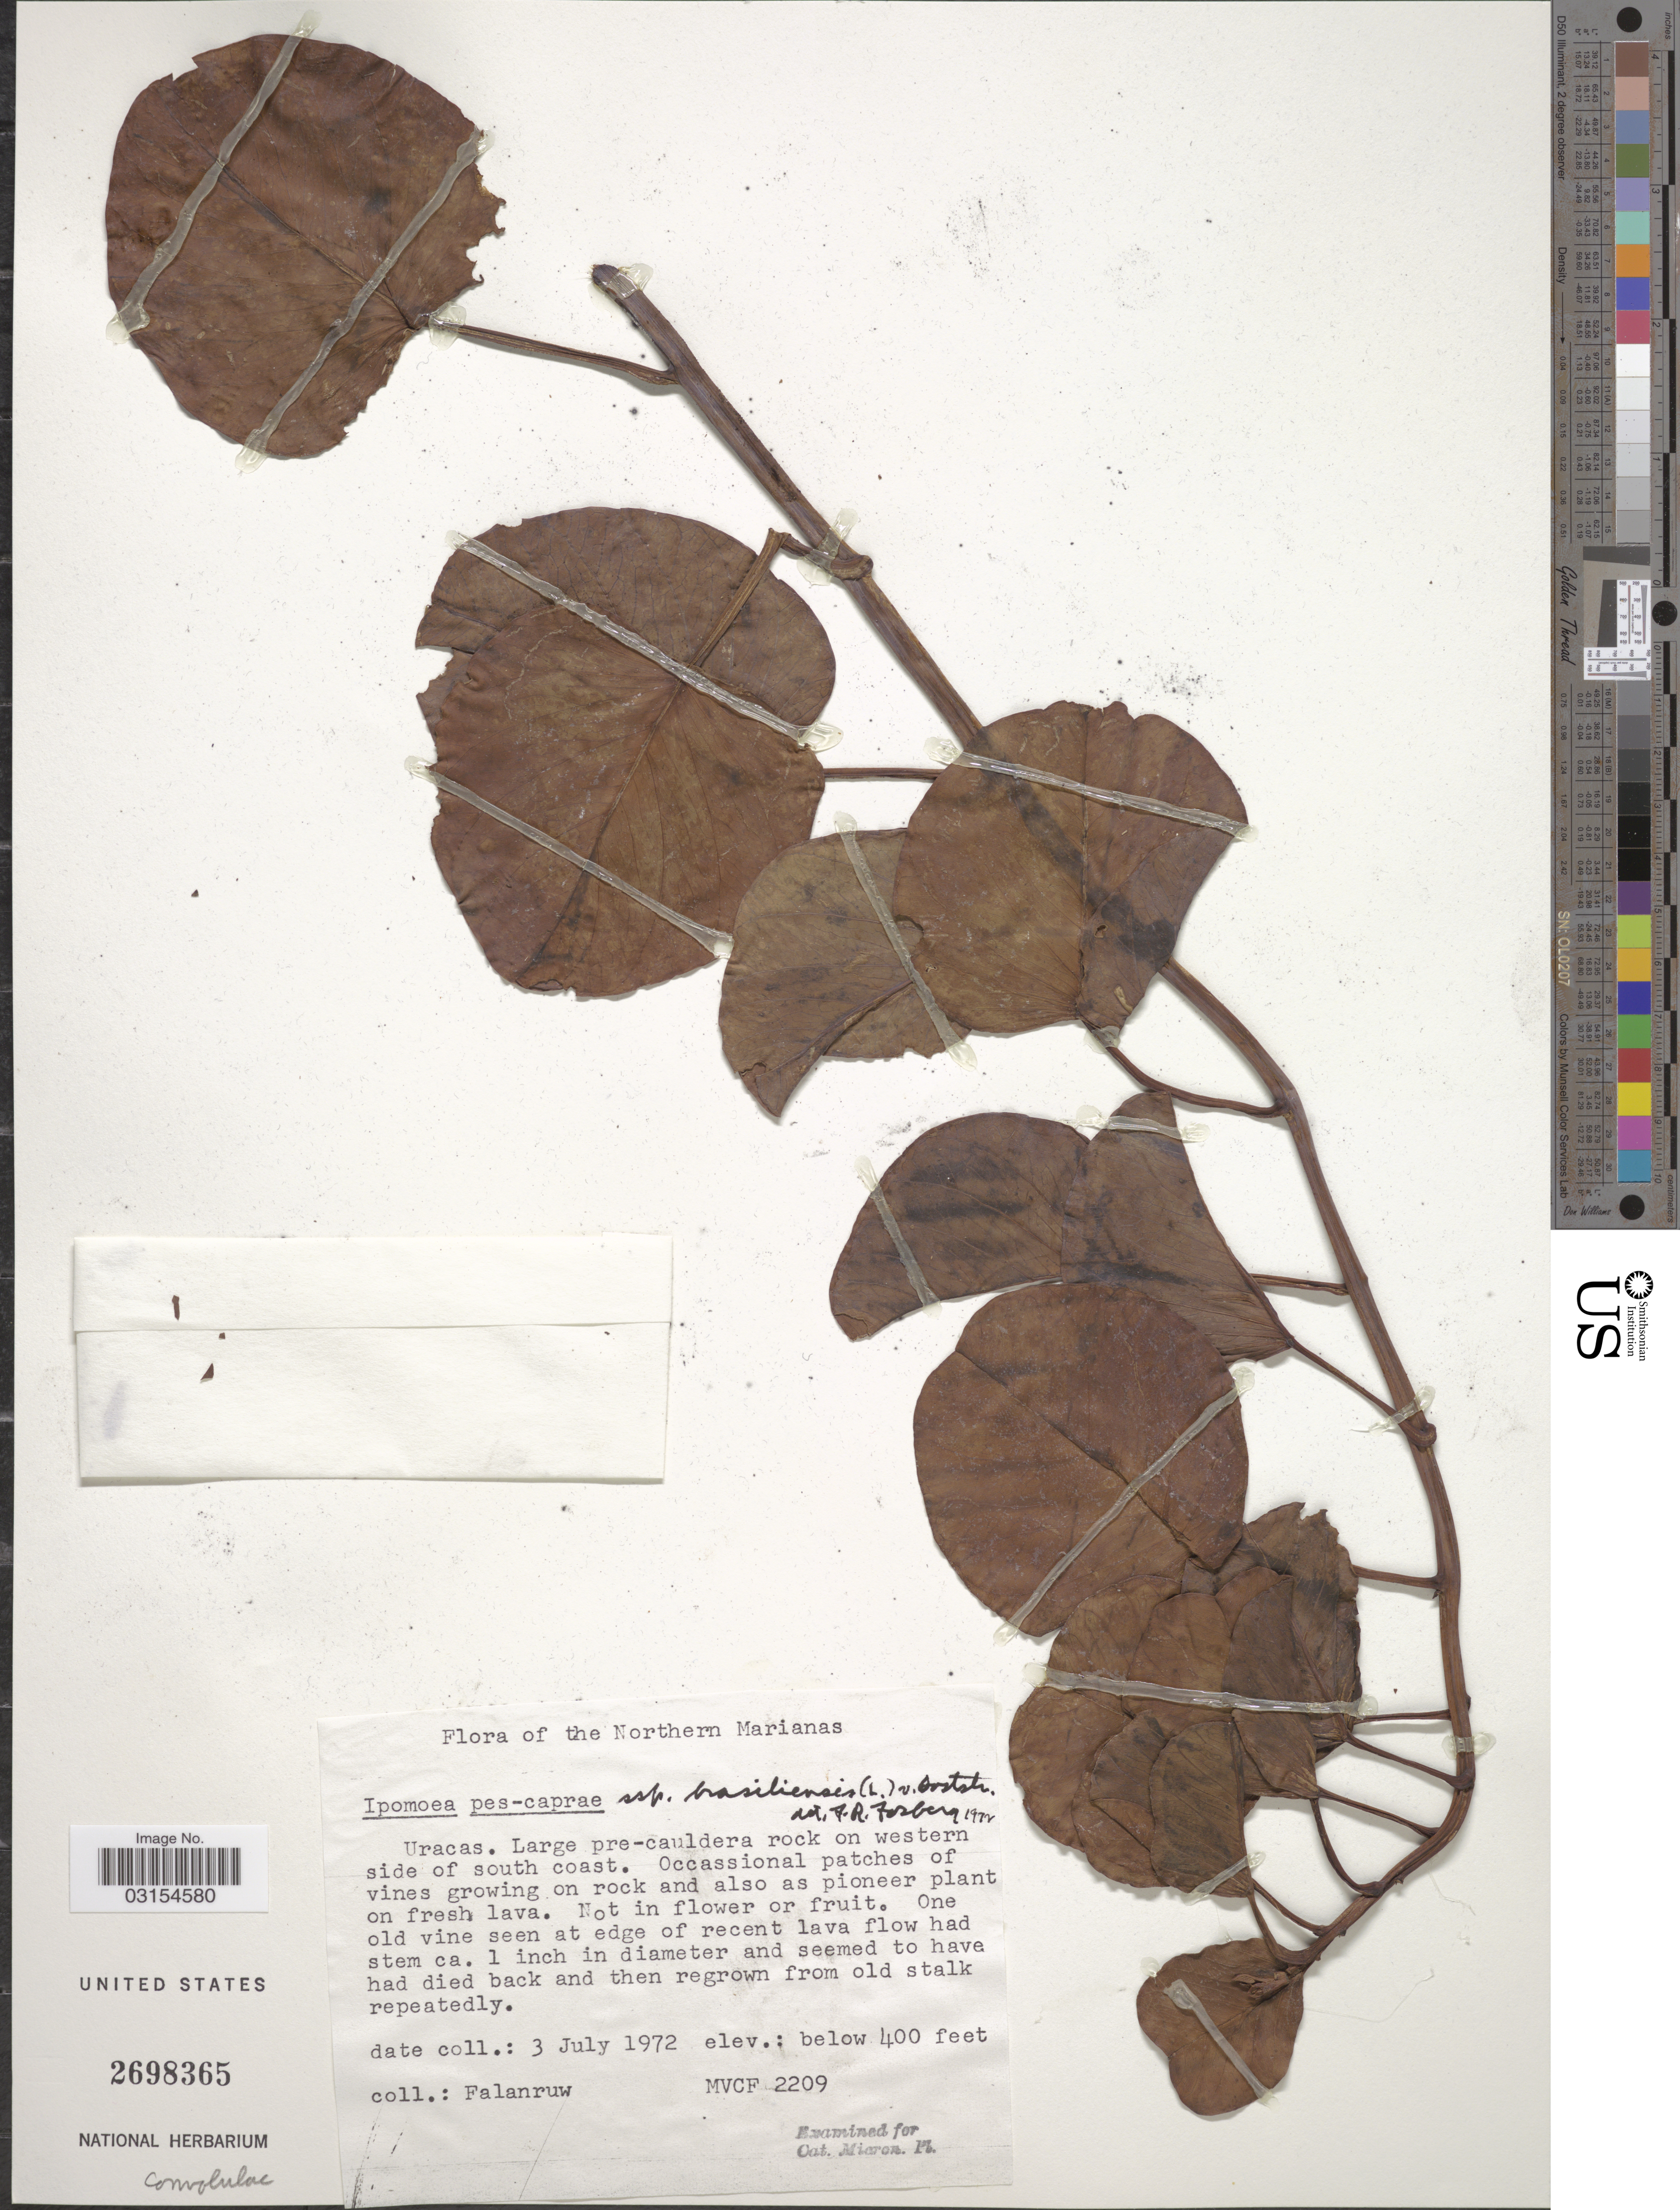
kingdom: Plantae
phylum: Tracheophyta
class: Magnoliopsida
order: Solanales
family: Convolvulaceae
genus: Ipomoea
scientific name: Ipomoea pes-caprae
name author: (L.) R. Br.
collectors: Falanruw, --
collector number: MVCF2209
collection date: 1972-07-03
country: Northern Mariana Islands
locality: Northern Marianas. Uracas. Large pre-cauldera rock on western side of south coast.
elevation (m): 122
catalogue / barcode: US 2698365